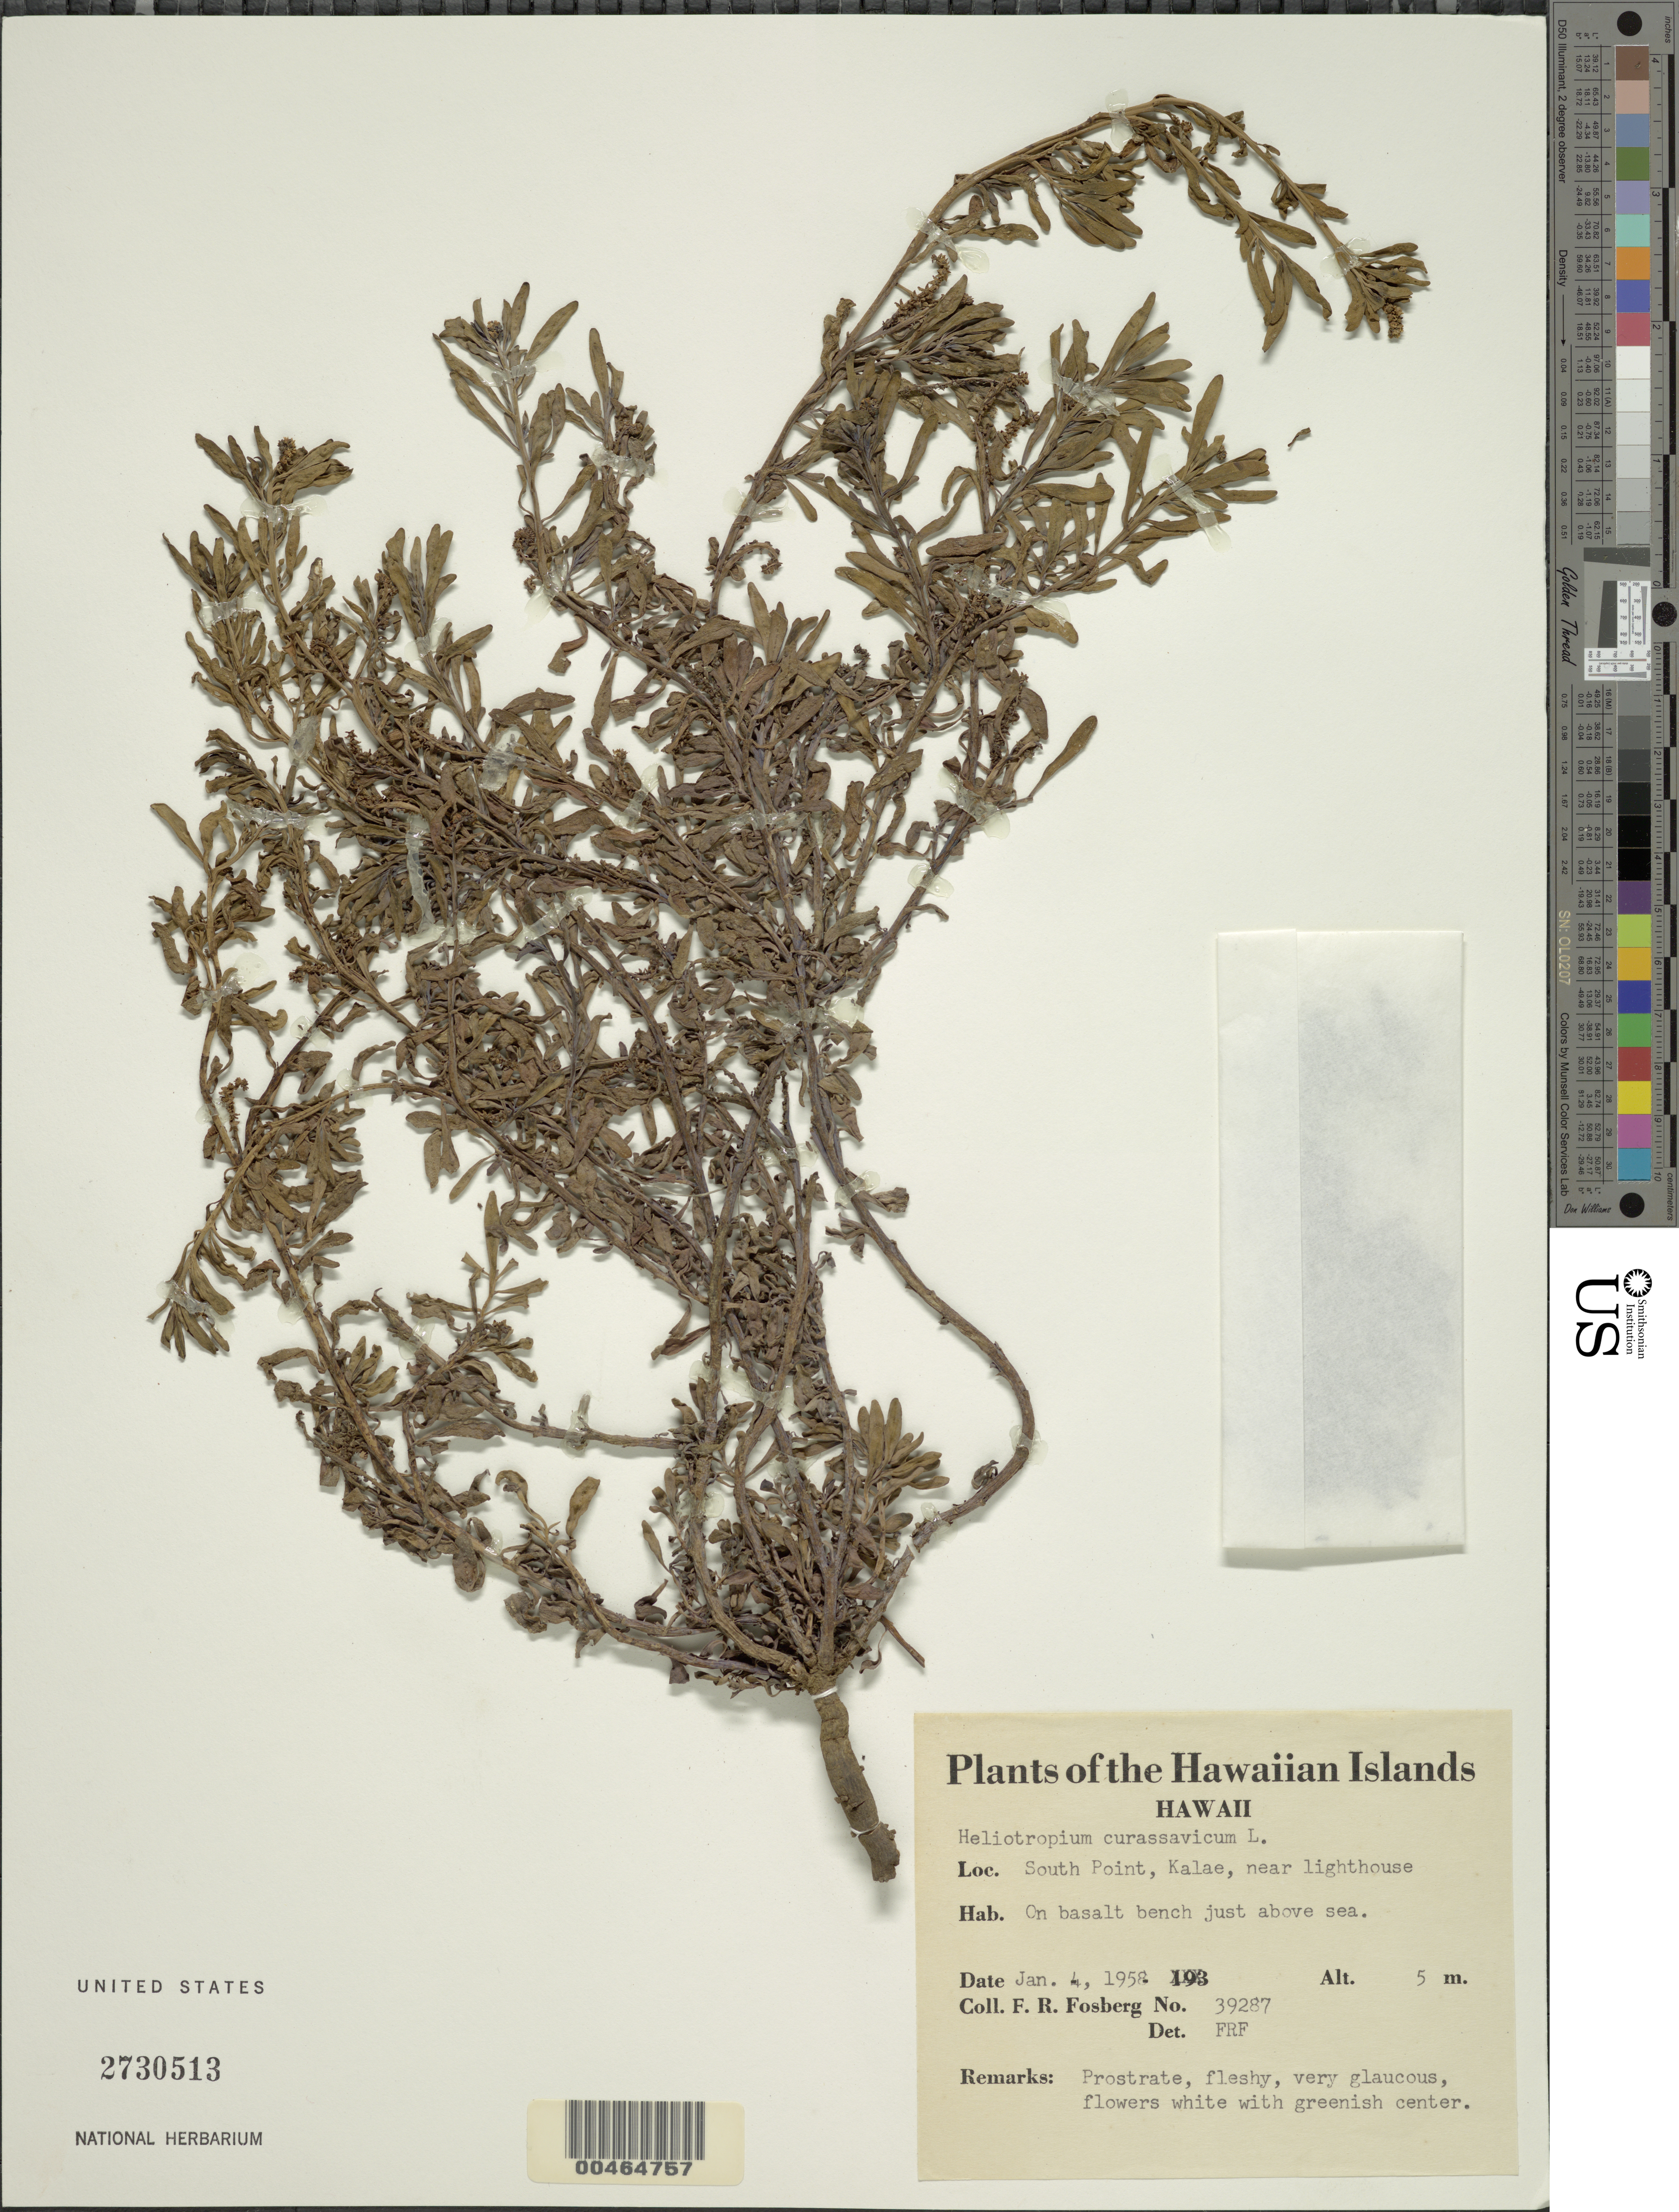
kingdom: Plantae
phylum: Tracheophyta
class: Magnoliopsida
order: Boraginales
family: Heliotropiaceae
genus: Heliotropium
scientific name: Heliotropium curassavicum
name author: L.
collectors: F. R. Fosberg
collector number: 39287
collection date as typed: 4 Jan 1958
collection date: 1958-01-04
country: United States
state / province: Hawaii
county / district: Hawaii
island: Hawaii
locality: South Point, Kalae, near lighthouse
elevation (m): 5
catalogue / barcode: US 2730513